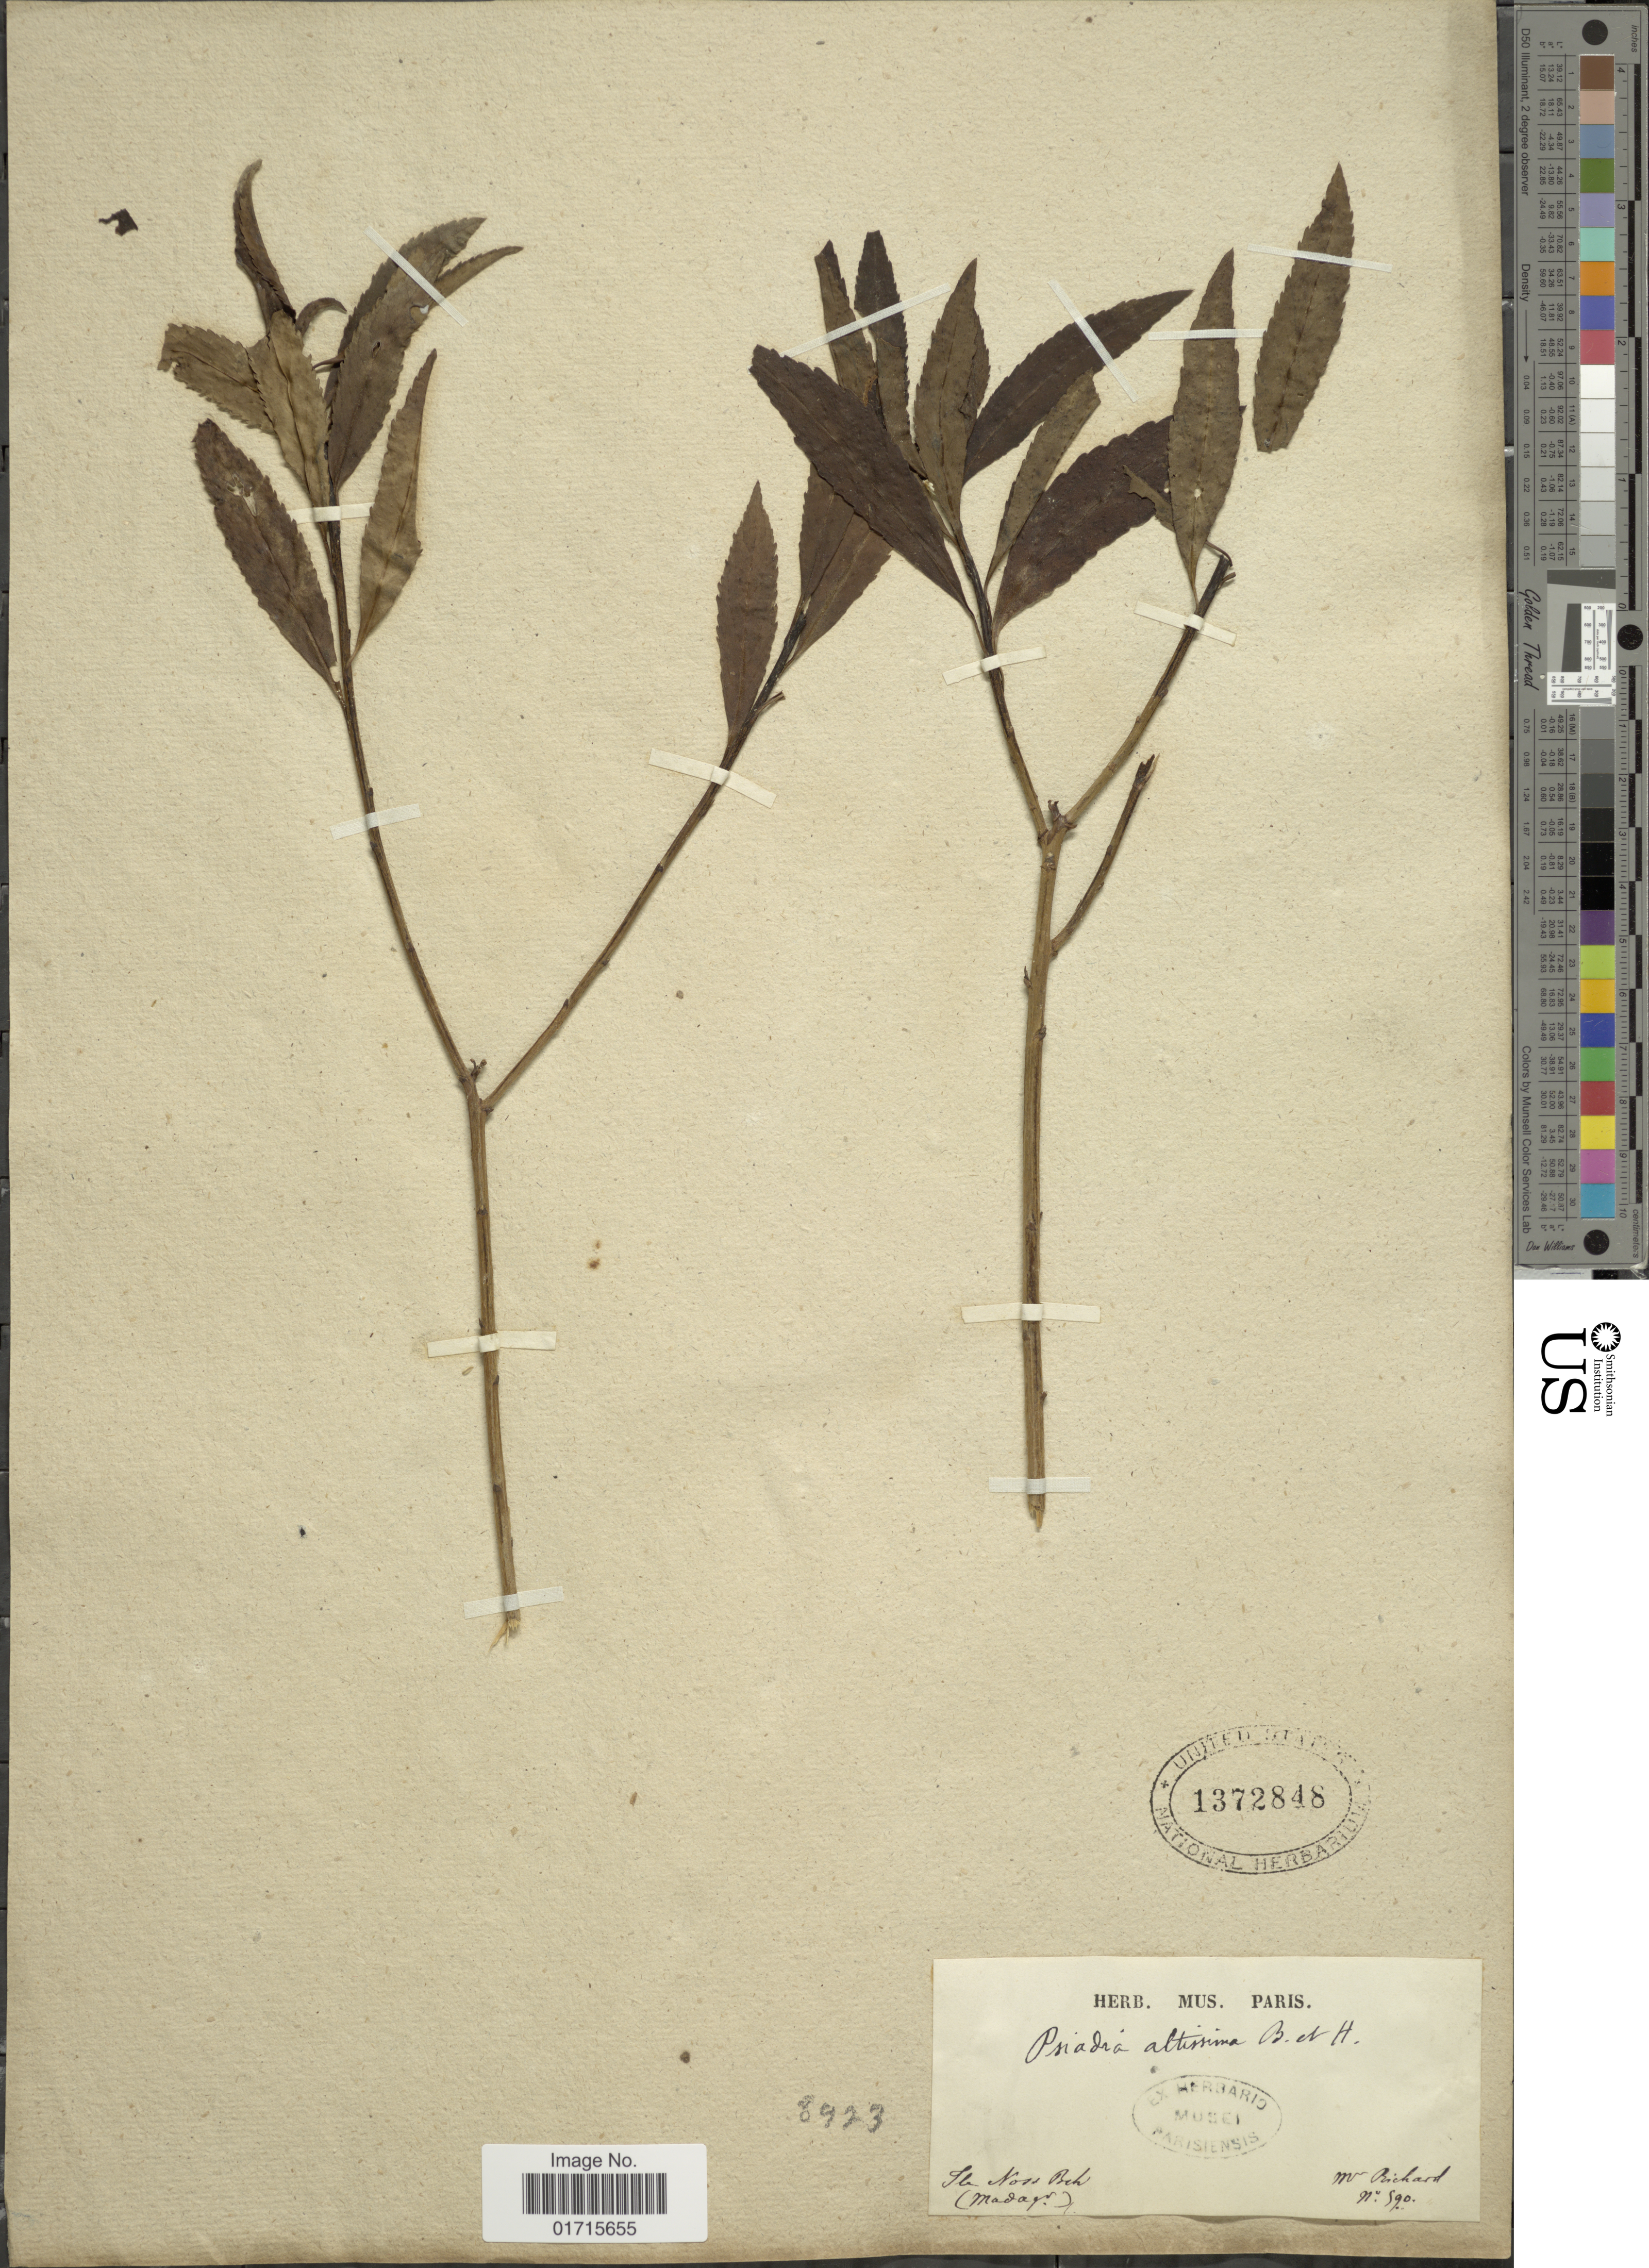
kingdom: Plantae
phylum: Tracheophyta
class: Magnoliopsida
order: Asterales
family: Asteraceae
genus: Psiadia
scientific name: Psiadia altissima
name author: Benth.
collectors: M. Richard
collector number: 590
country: Madagascar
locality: Ile Nosi Beh, (Madagascar)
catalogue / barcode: US 1372848